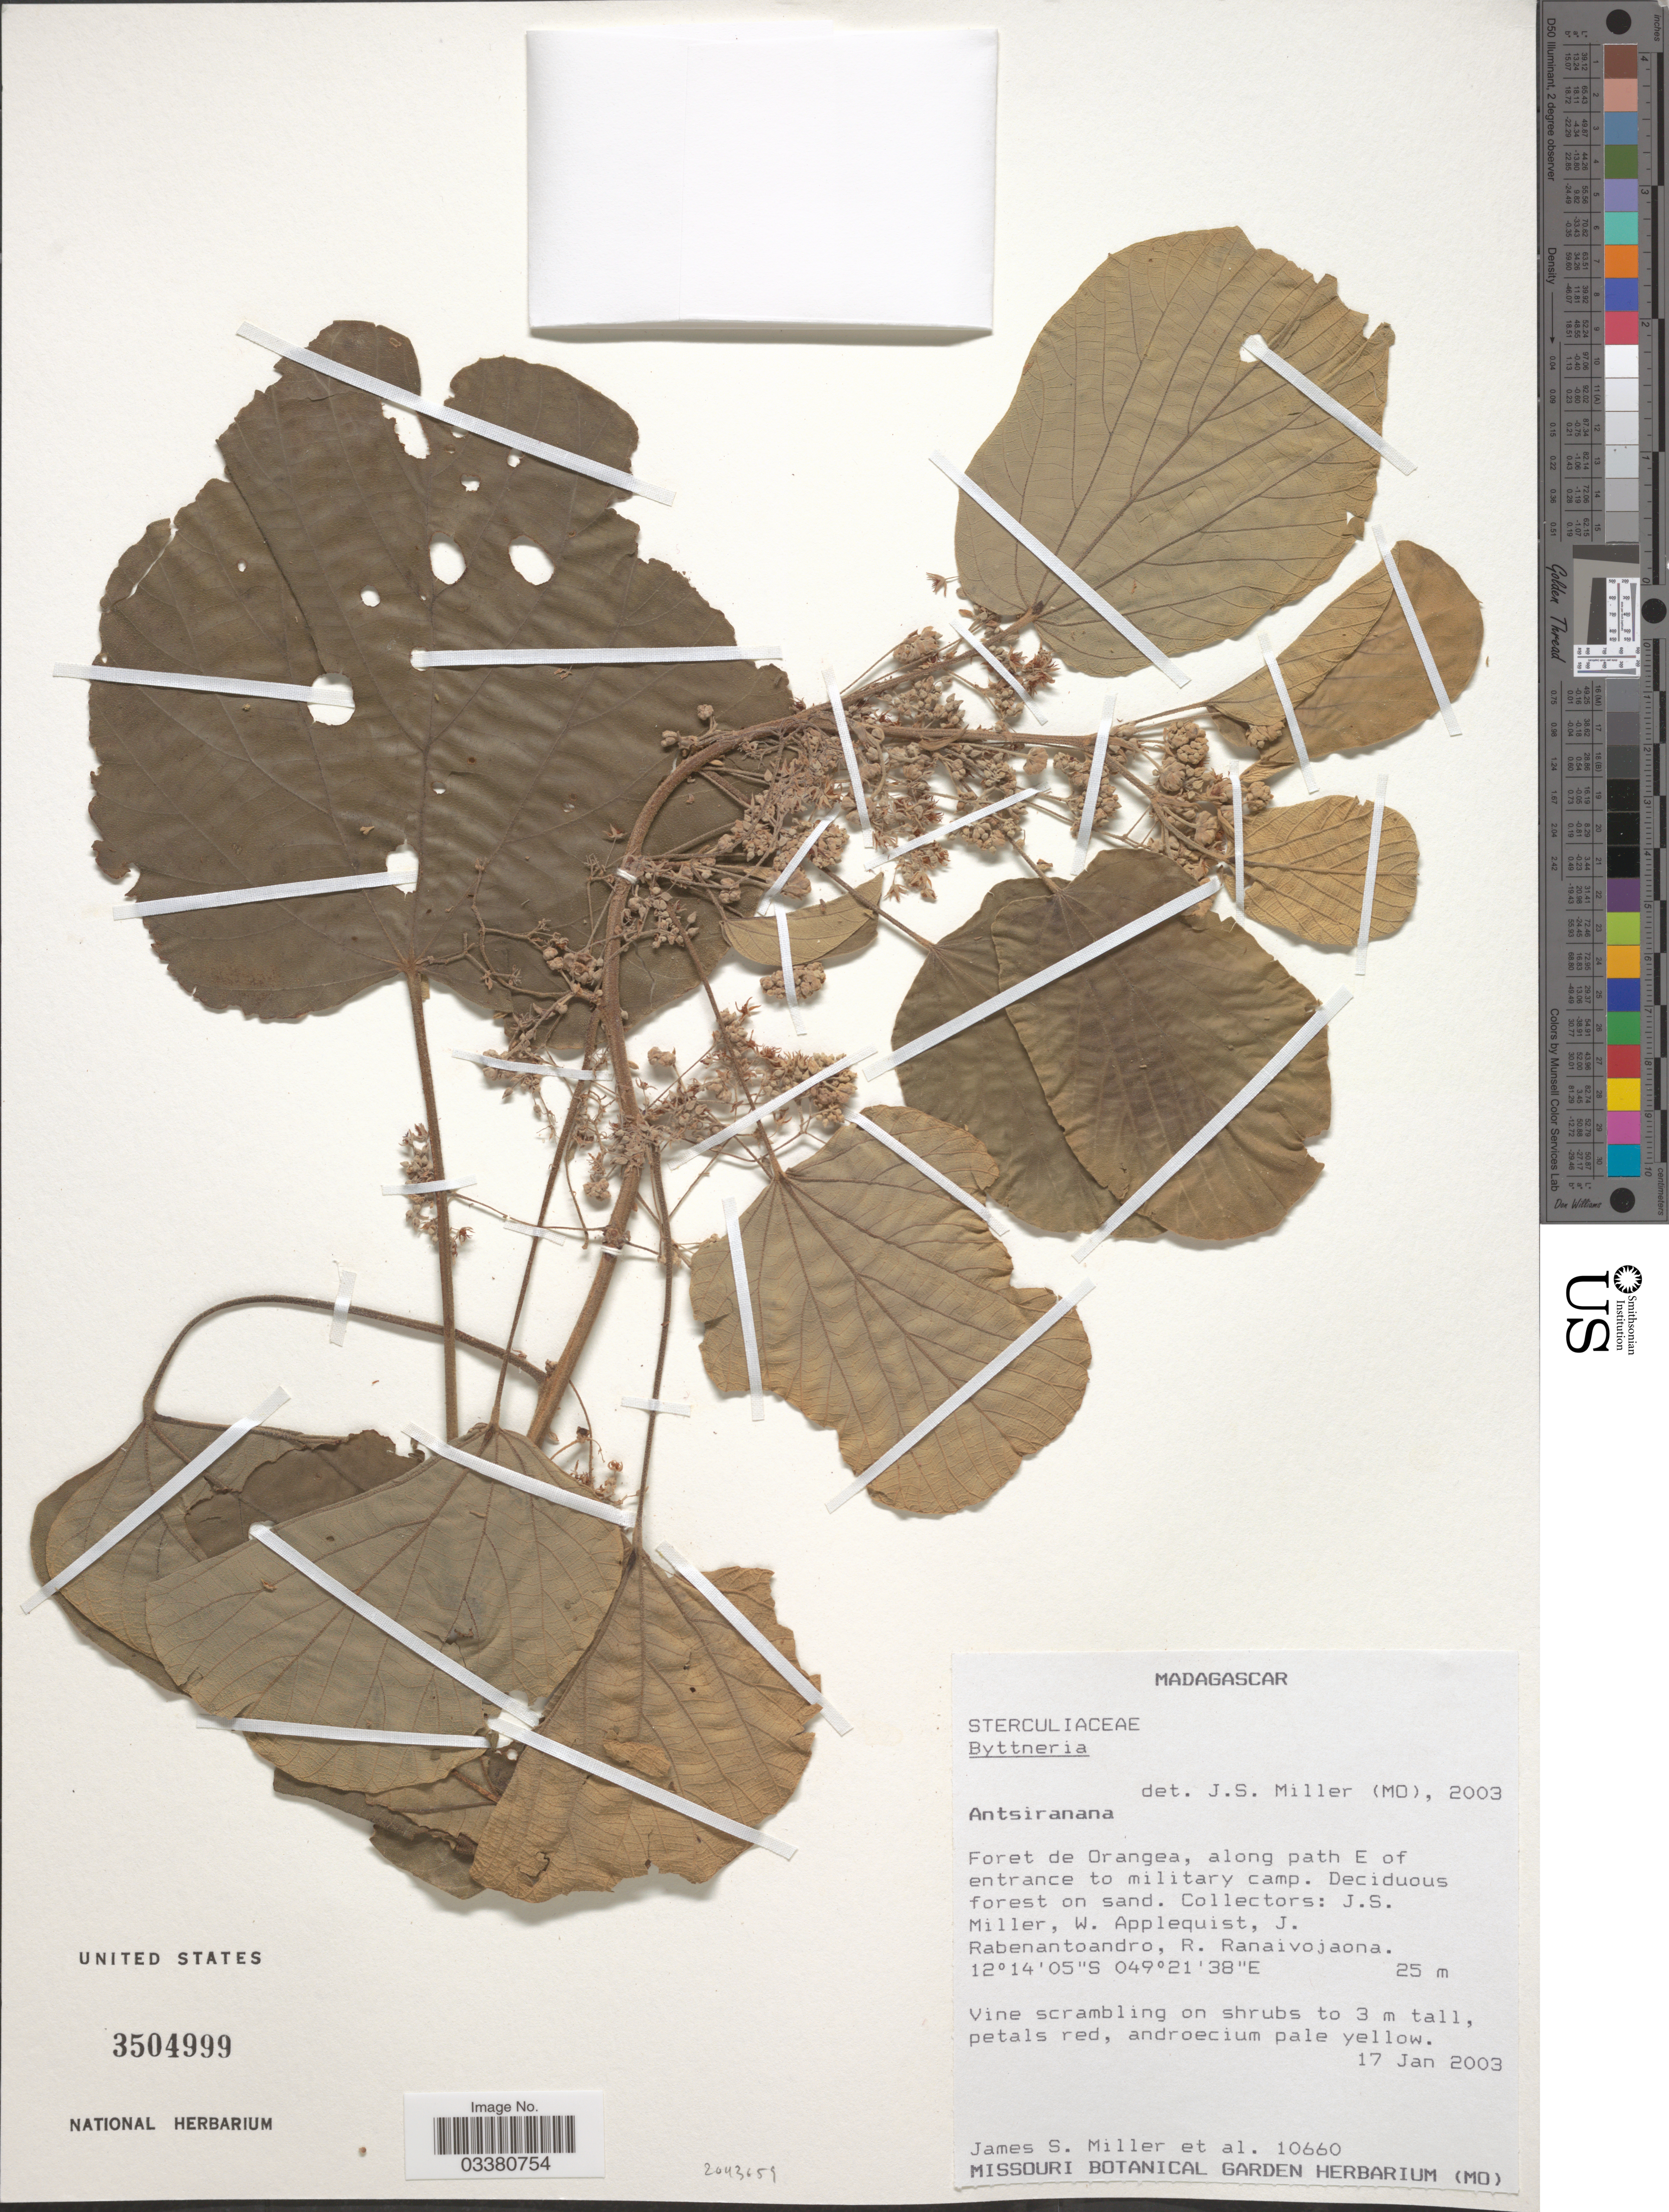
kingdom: Plantae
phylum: Tracheophyta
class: Magnoliopsida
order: Malvales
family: Malvaceae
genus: Byttneria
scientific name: Byttneria sp.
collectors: J. S. Miller, W. Applequist, J. Rabenantoandro & R. Ranaivojaona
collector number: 10660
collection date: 2003-01-17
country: Madagascar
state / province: Diana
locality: Foret de Orangea, along path E of entrance to military camp.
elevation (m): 25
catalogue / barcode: US 3504999